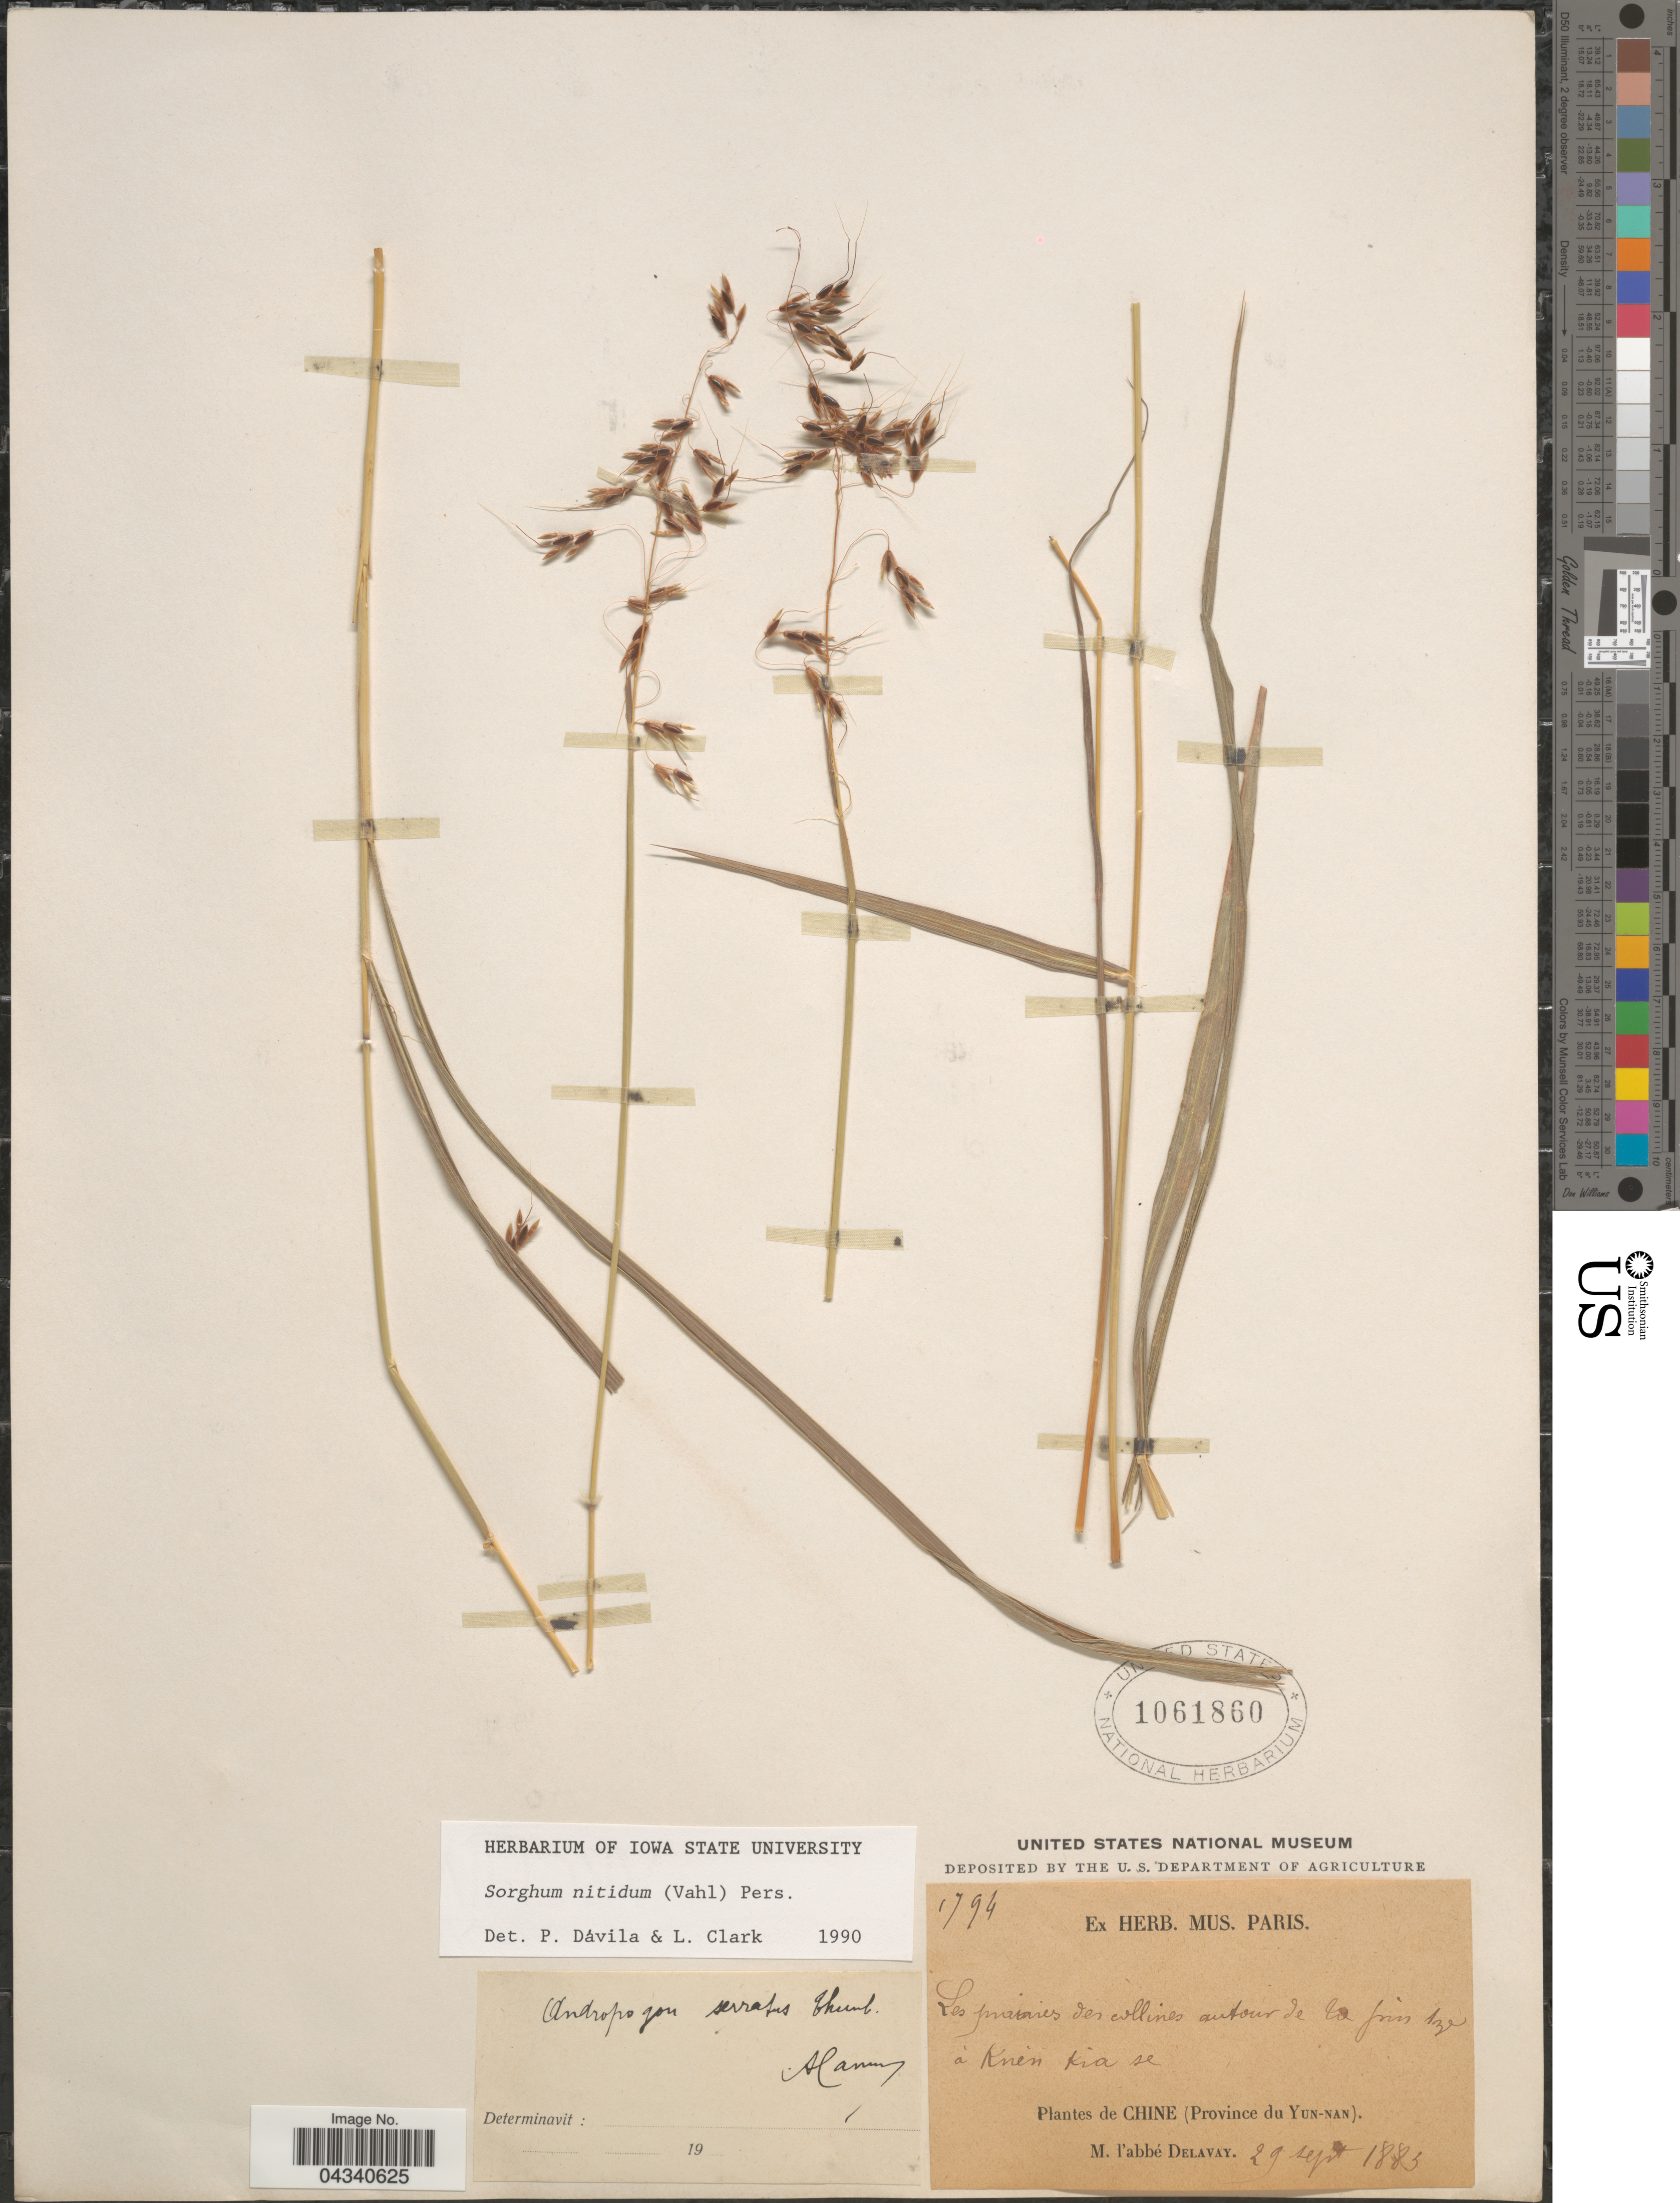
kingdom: Plantae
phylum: Tracheophyta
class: Liliopsida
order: Poales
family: Poaceae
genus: Sorghum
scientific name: Sorghum nitidum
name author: (Vahl) Pers.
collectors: P. Delavay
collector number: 1794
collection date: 1883-09-29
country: China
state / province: Yunnan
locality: Les prairies des collines autour de la près tze à Ksien Kia se. (Province du Yun-nan).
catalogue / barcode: US 1061860